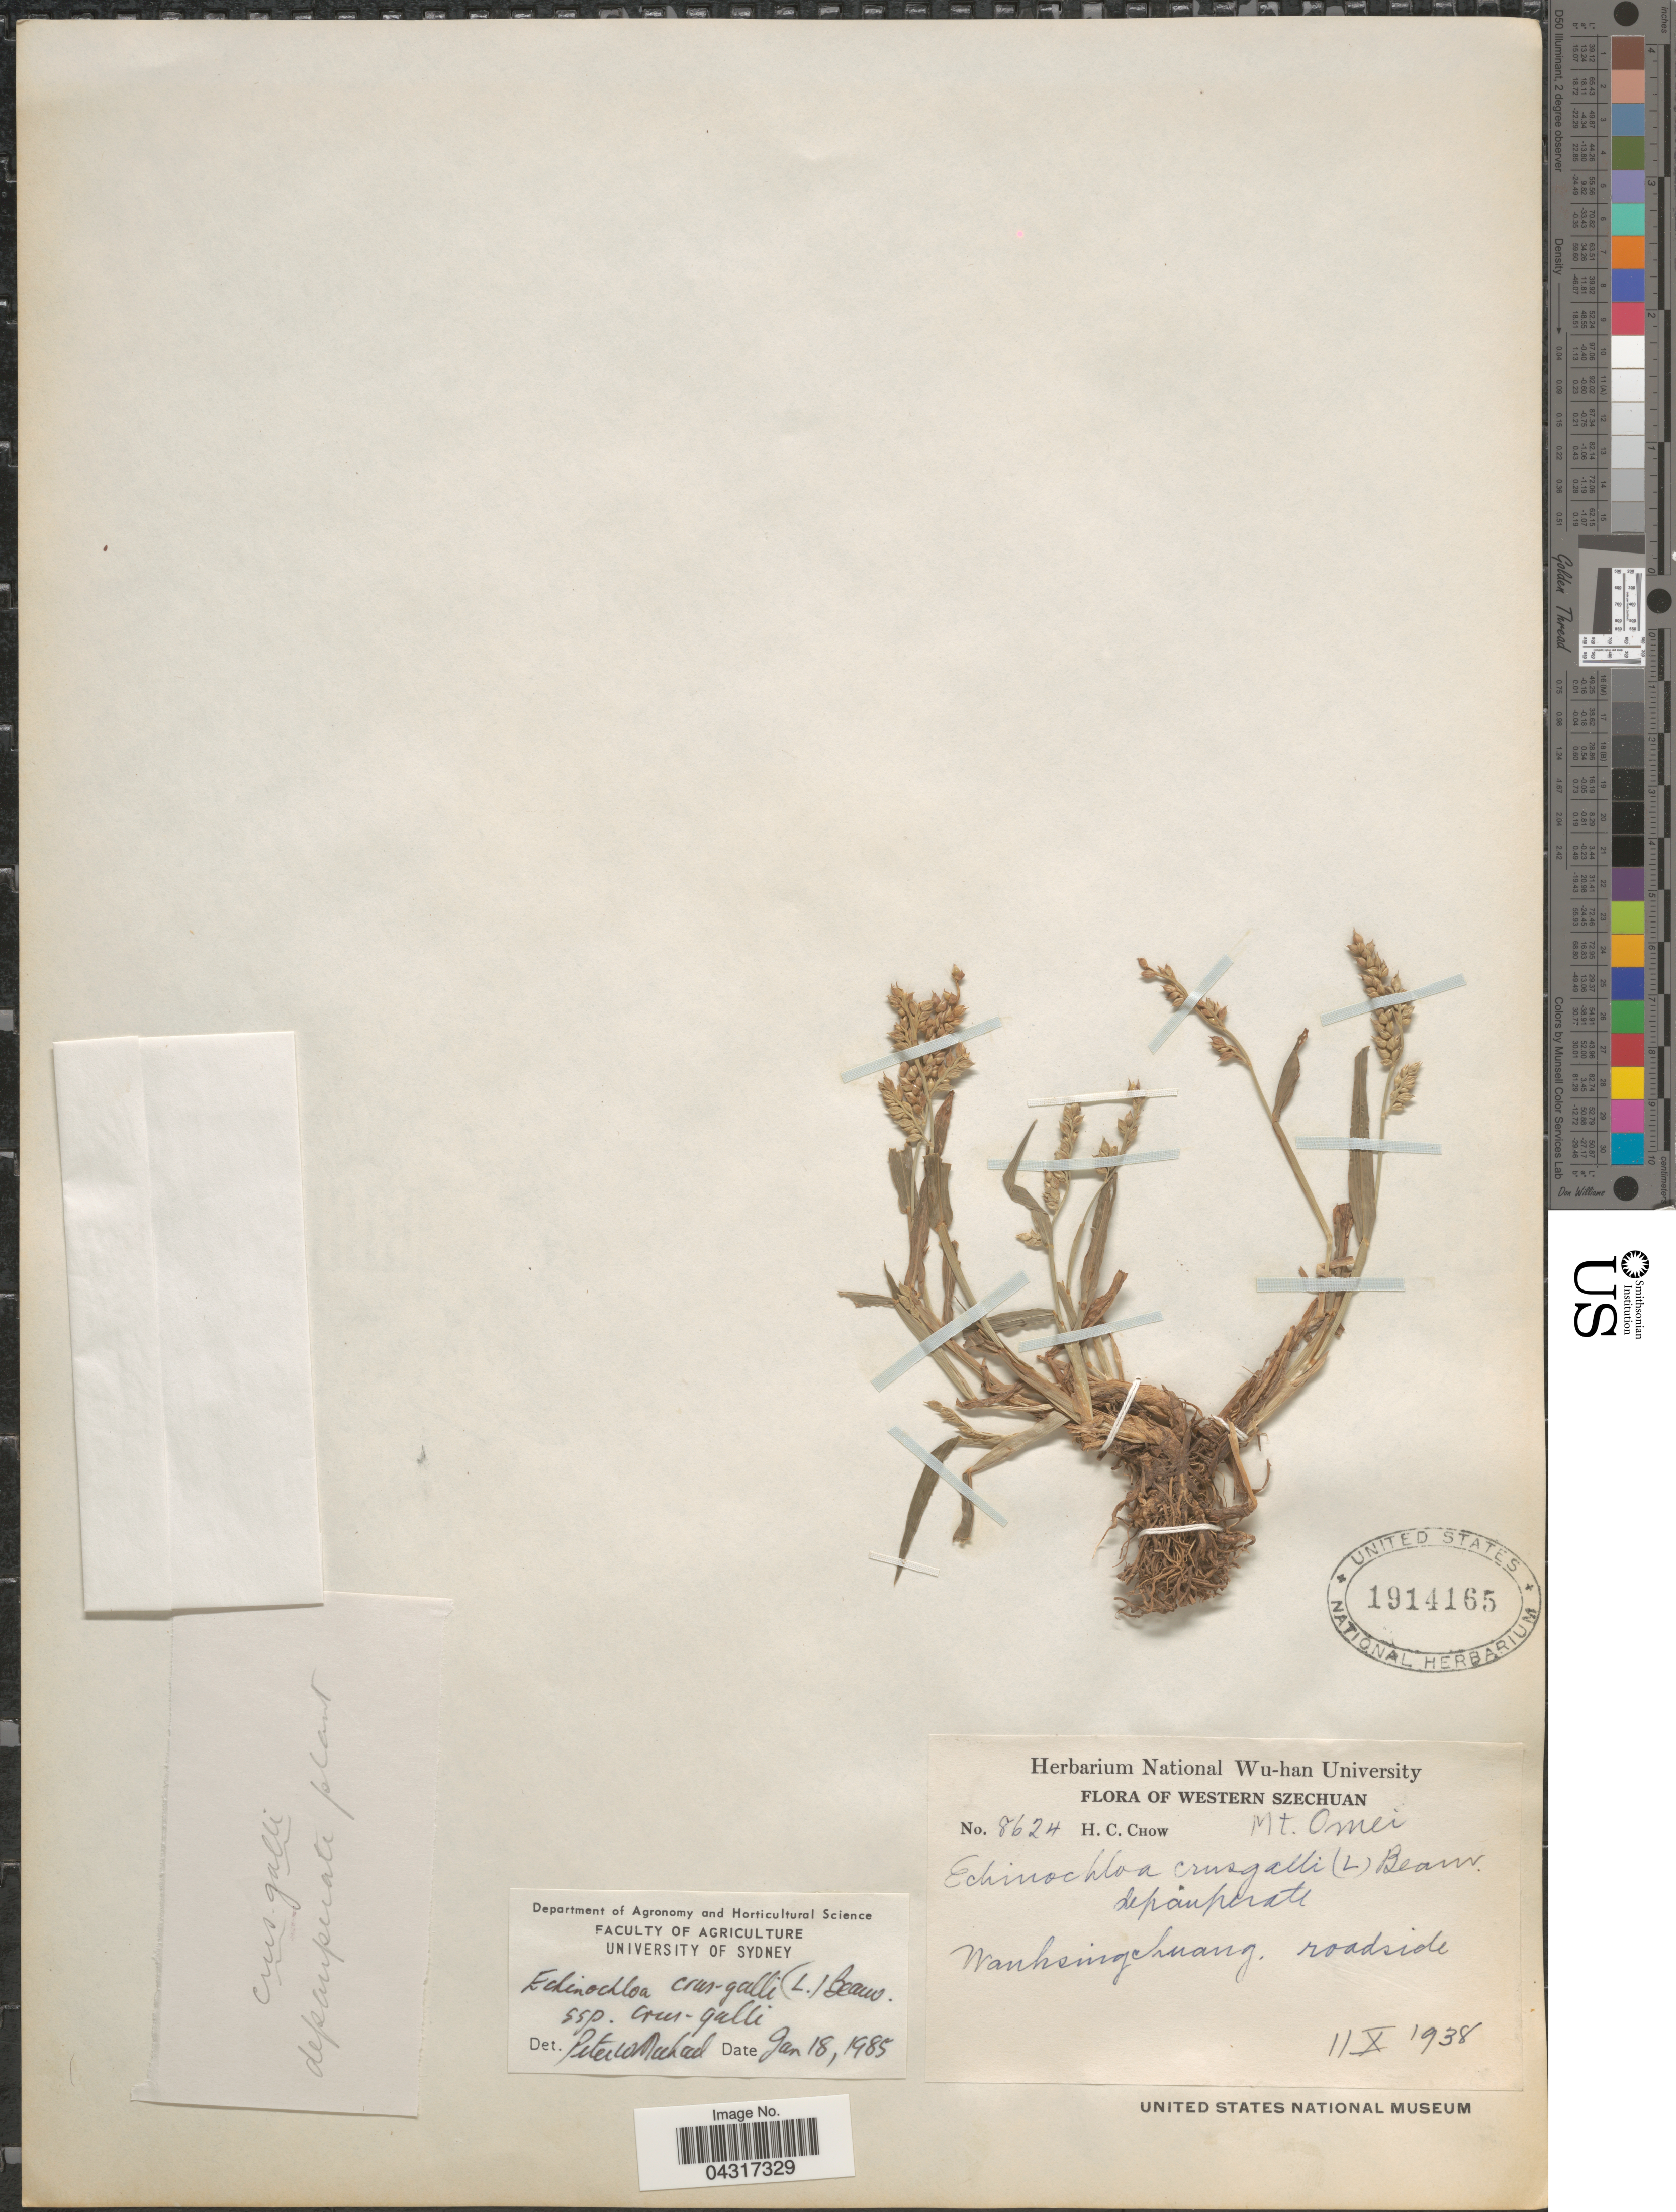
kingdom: Plantae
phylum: Tracheophyta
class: Liliopsida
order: Poales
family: Poaceae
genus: Echinochloa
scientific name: Echinochloa crus-galli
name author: (L.) P. Beauv.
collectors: H. Chow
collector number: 8624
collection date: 1938-10-11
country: China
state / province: Sichuan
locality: Western Szechuan. Wanhsingchuang.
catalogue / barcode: US 1914165